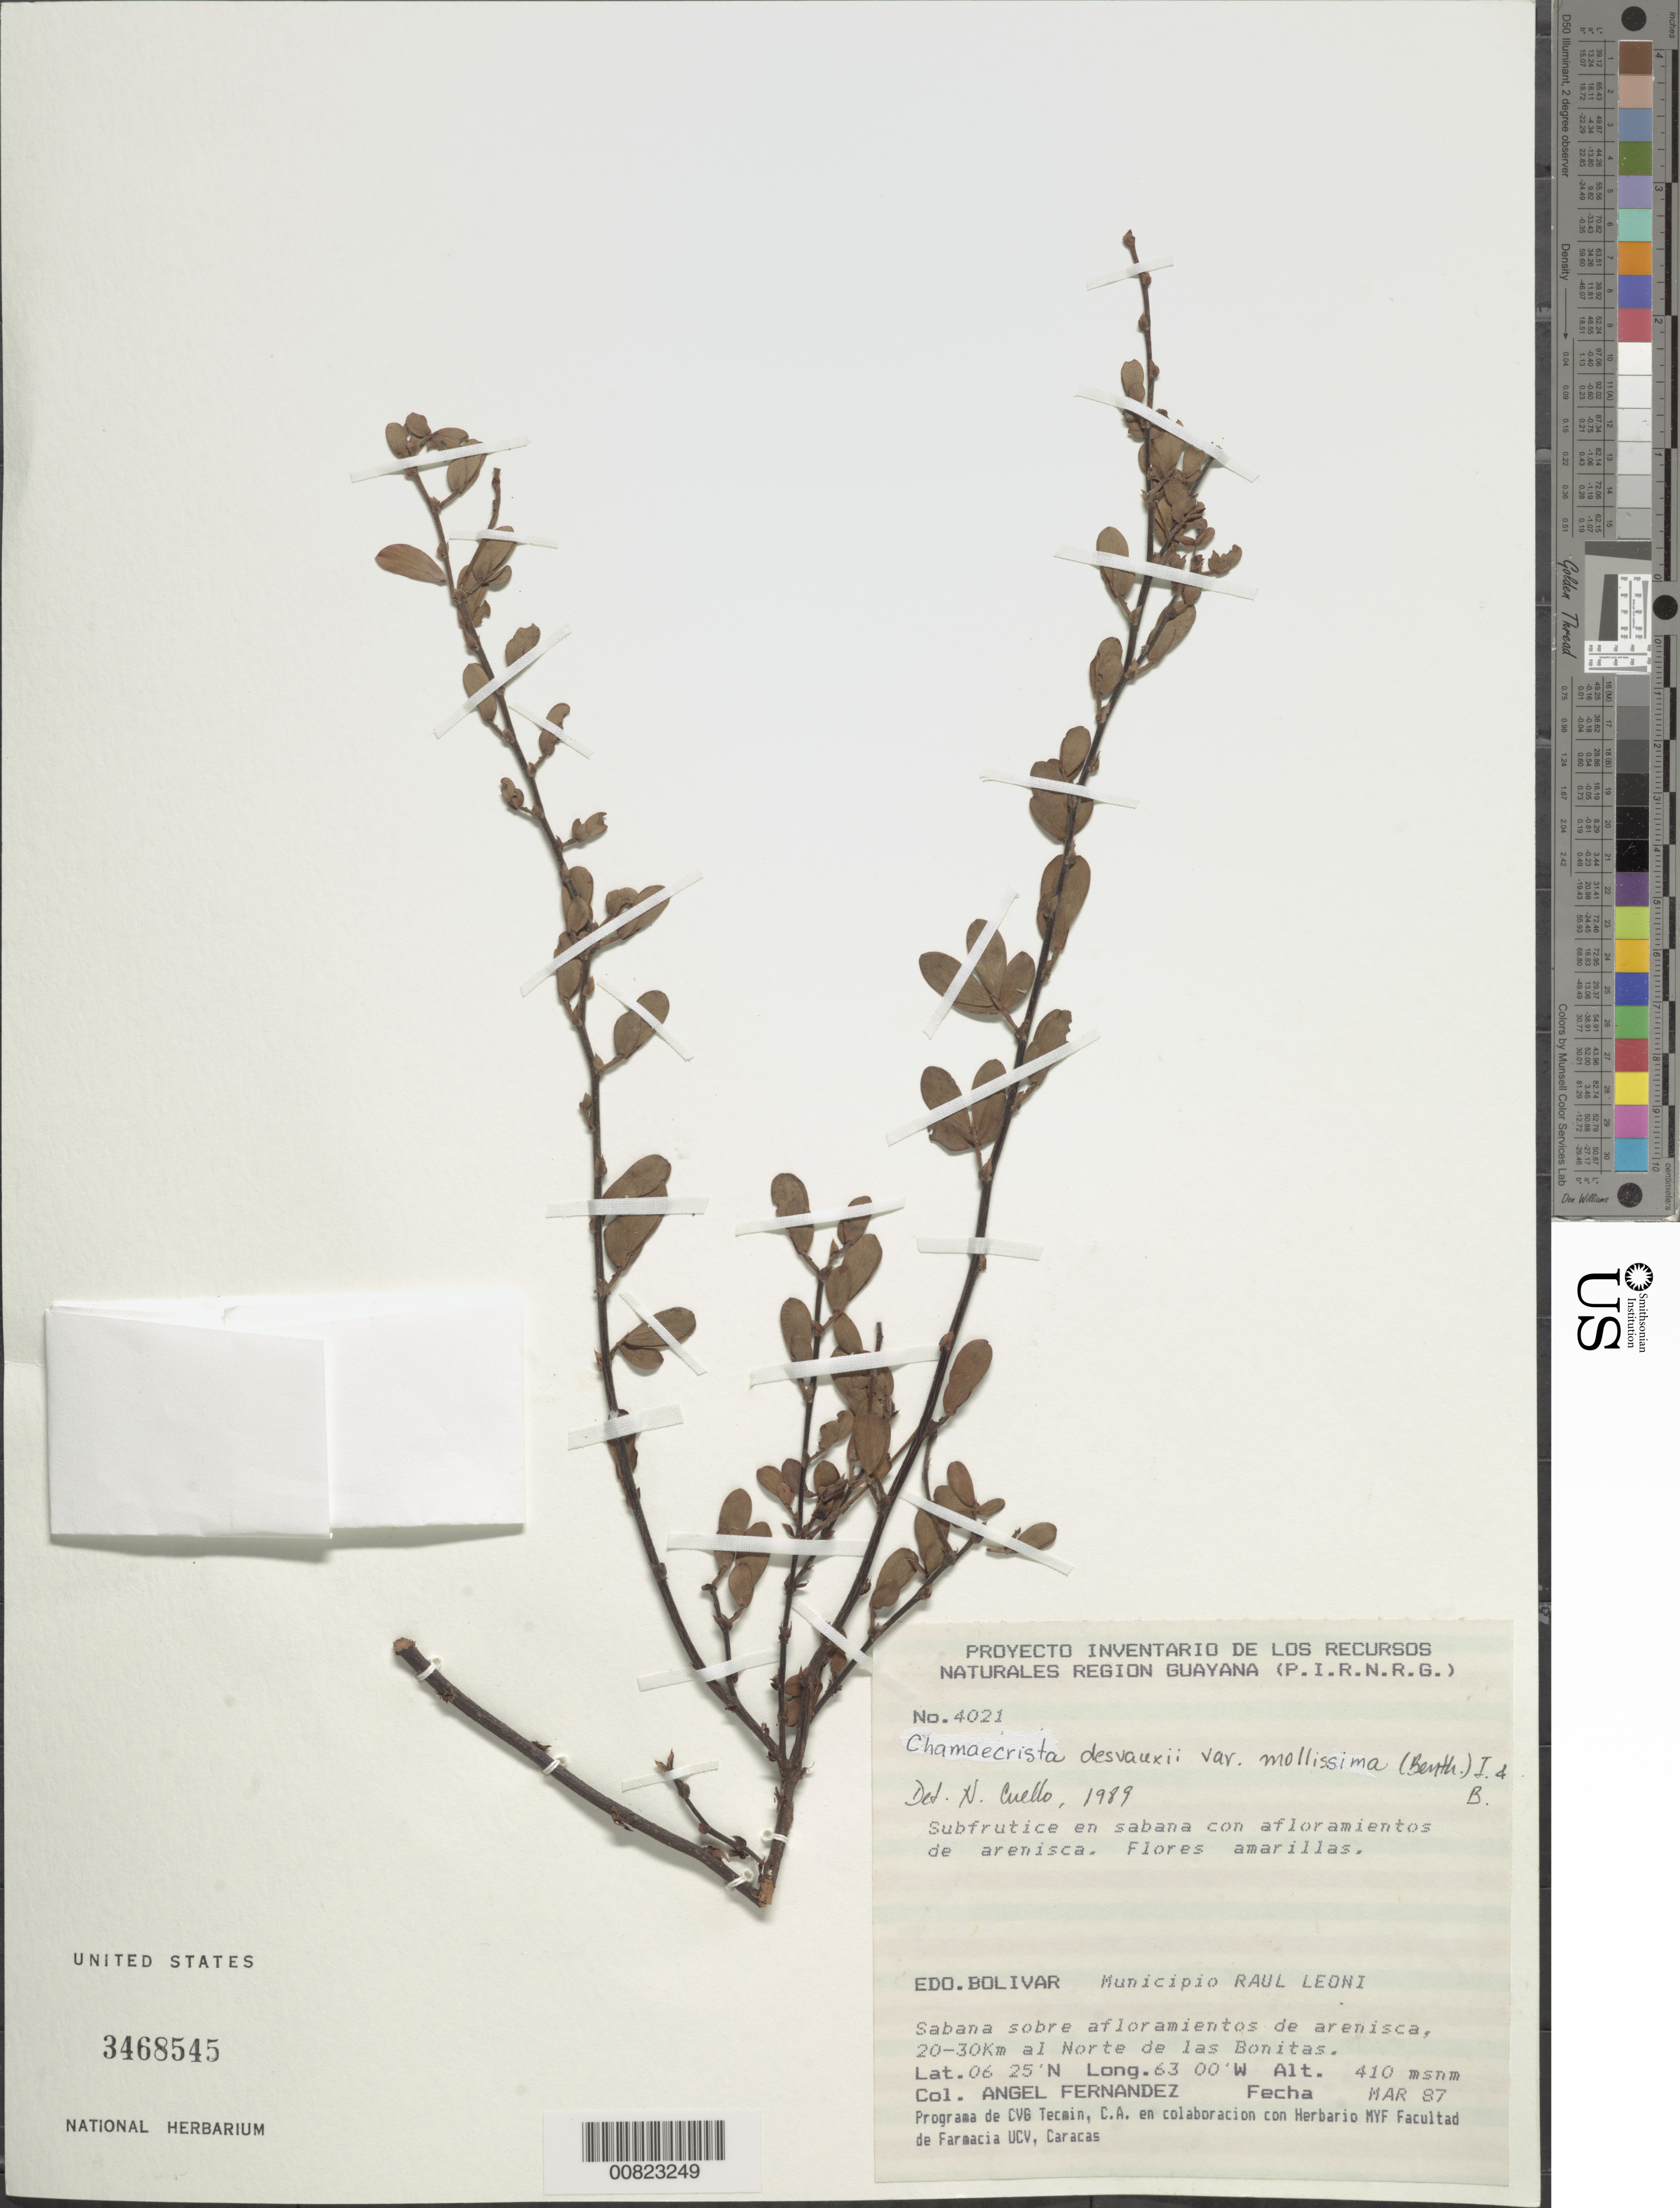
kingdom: Plantae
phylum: Tracheophyta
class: Magnoliopsida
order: Fabales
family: Fabaceae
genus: Chamaecrista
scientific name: Chamaecrista desvauxii var. mollissima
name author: (Benth.) H.S. Irwin & Barneby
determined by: Cuello, Nidia L.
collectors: A. Fernández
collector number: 4021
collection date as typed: Mar-87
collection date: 1987-03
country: Venezuela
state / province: Bolívar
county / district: Angostura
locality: Mun. Raúl Leoni [=Angostura], 20-30 km N de las Bonitas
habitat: Sabana sobre afloramientos de arenisca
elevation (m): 410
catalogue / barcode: US 3468545